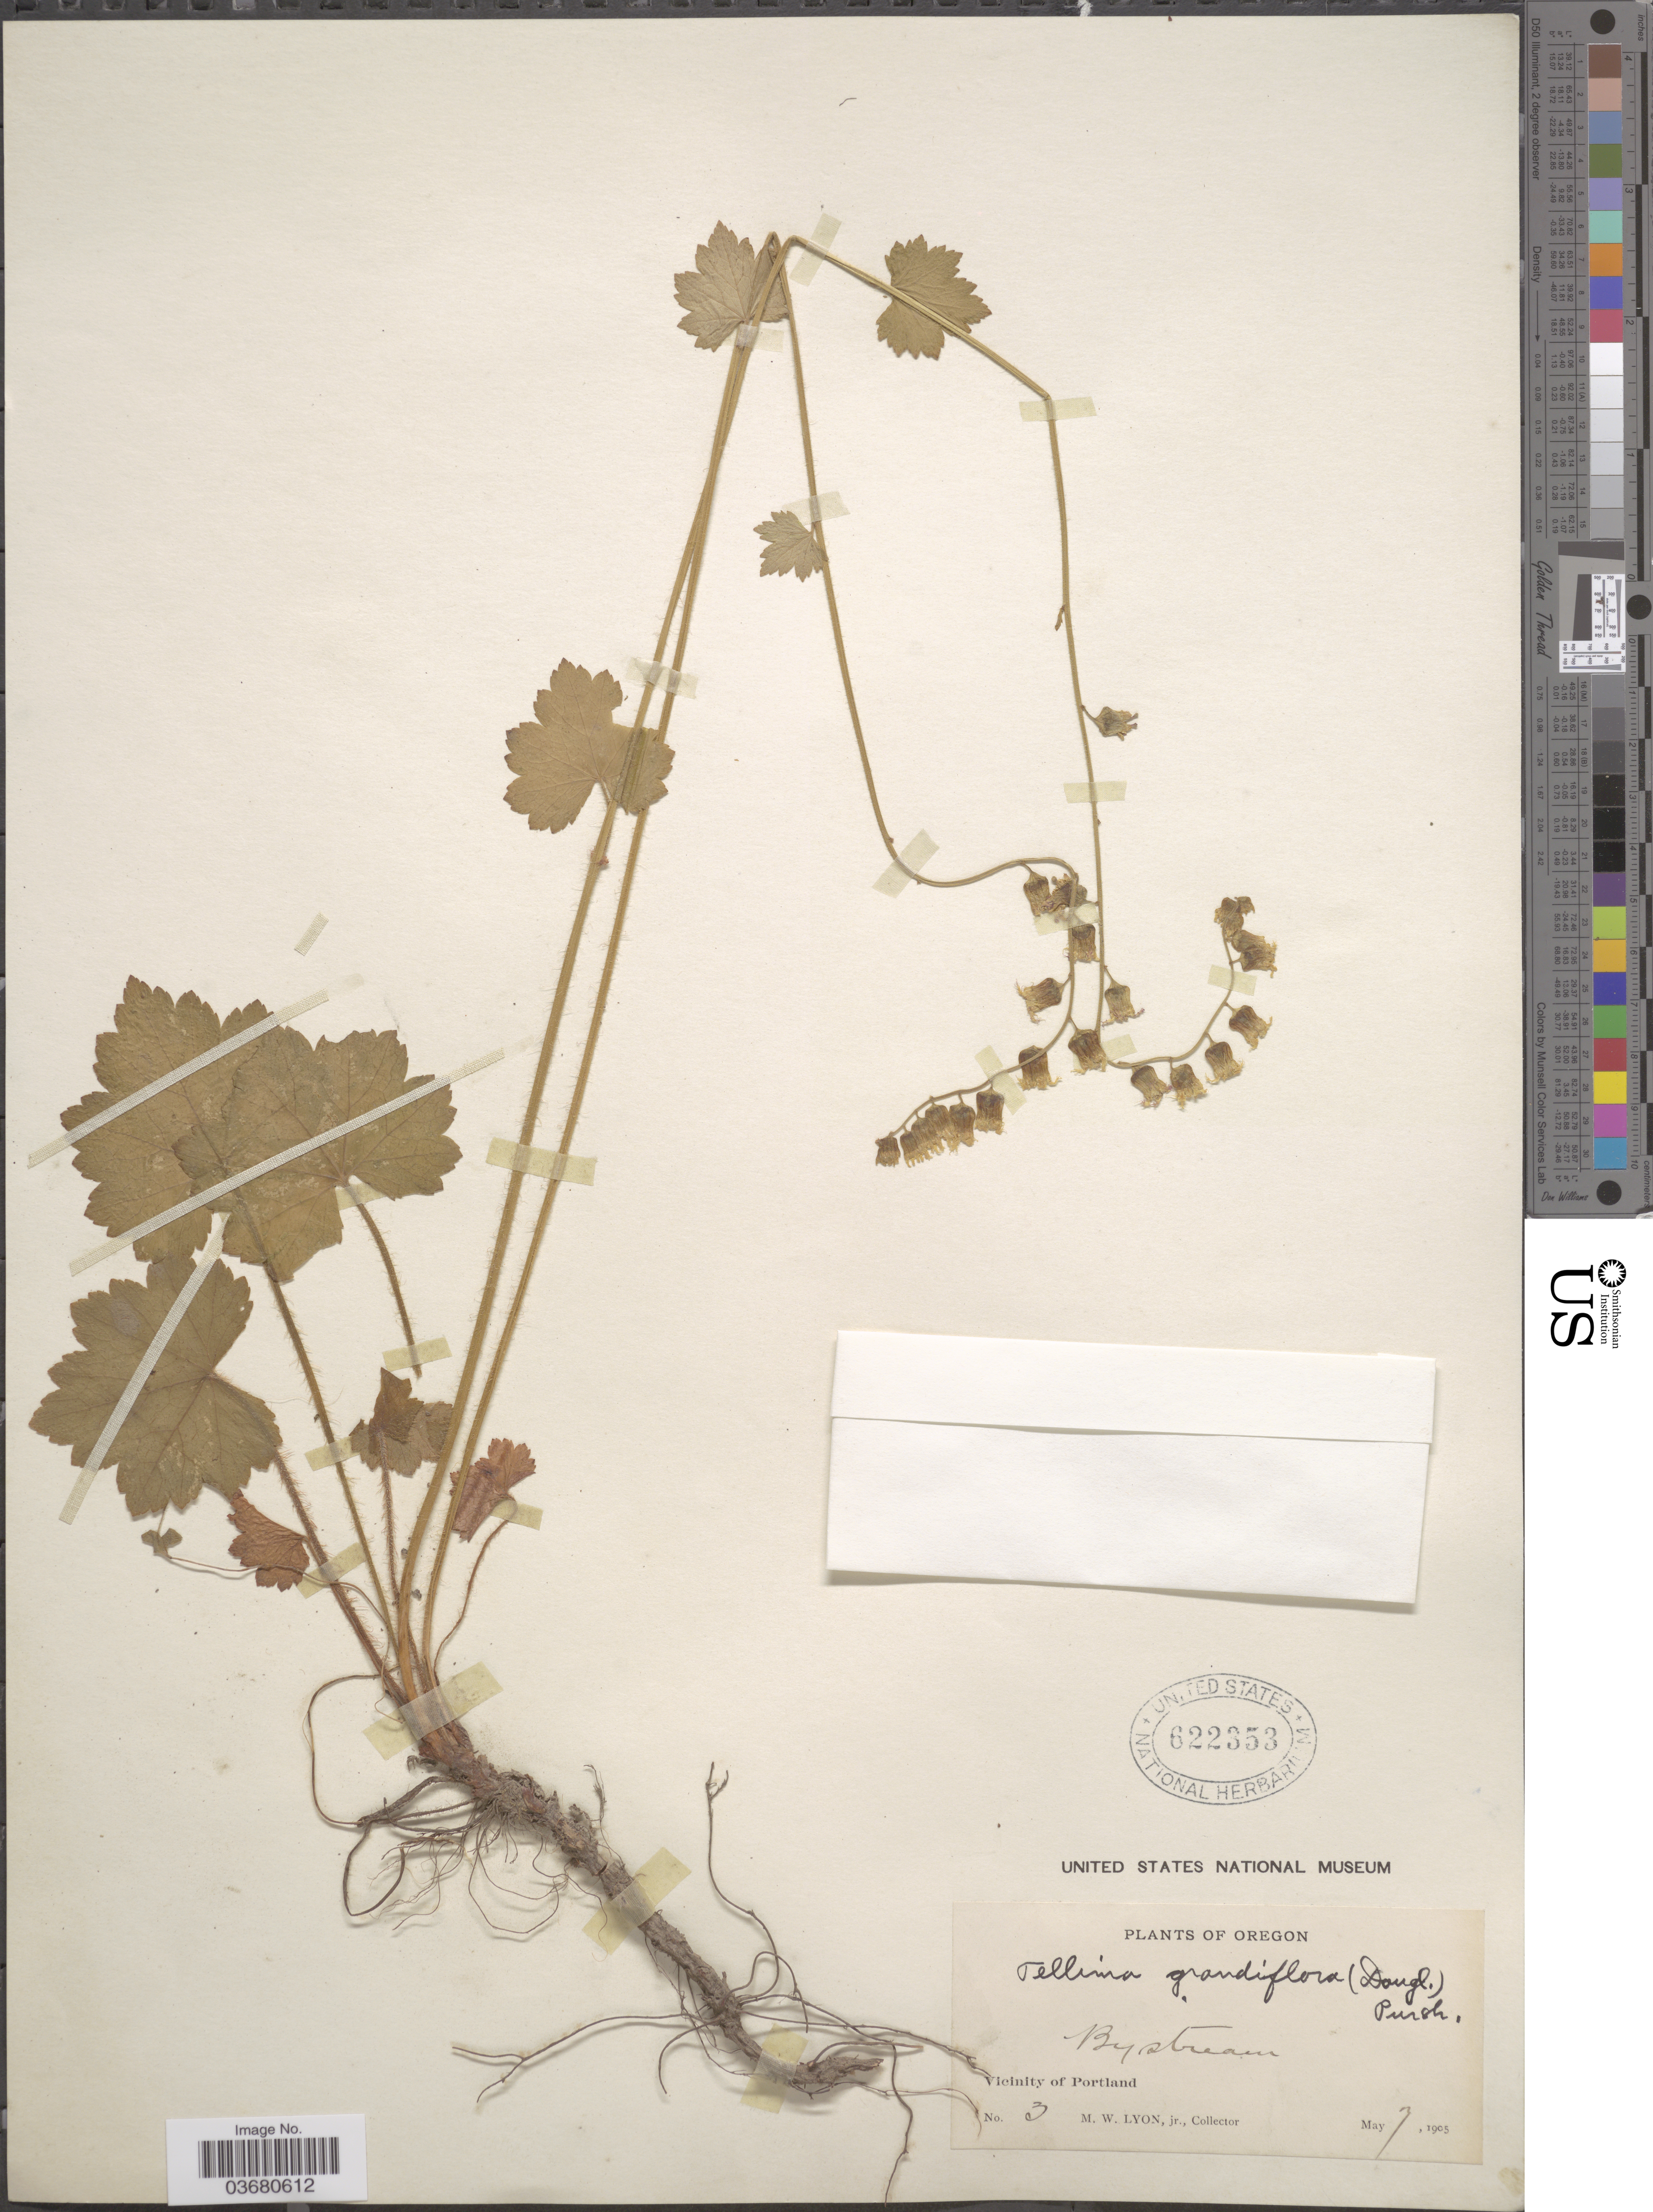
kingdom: Plantae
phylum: Tracheophyta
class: Magnoliopsida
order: Saxifragales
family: Saxifragaceae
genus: Tellima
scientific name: Tellima grandiflora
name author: (Pursh) Douglas ex Lindl.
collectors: M. W. Lyon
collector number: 3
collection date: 1905-05-07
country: United States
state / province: Oregon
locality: By stream. Vicinity of Portland.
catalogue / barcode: US 622353